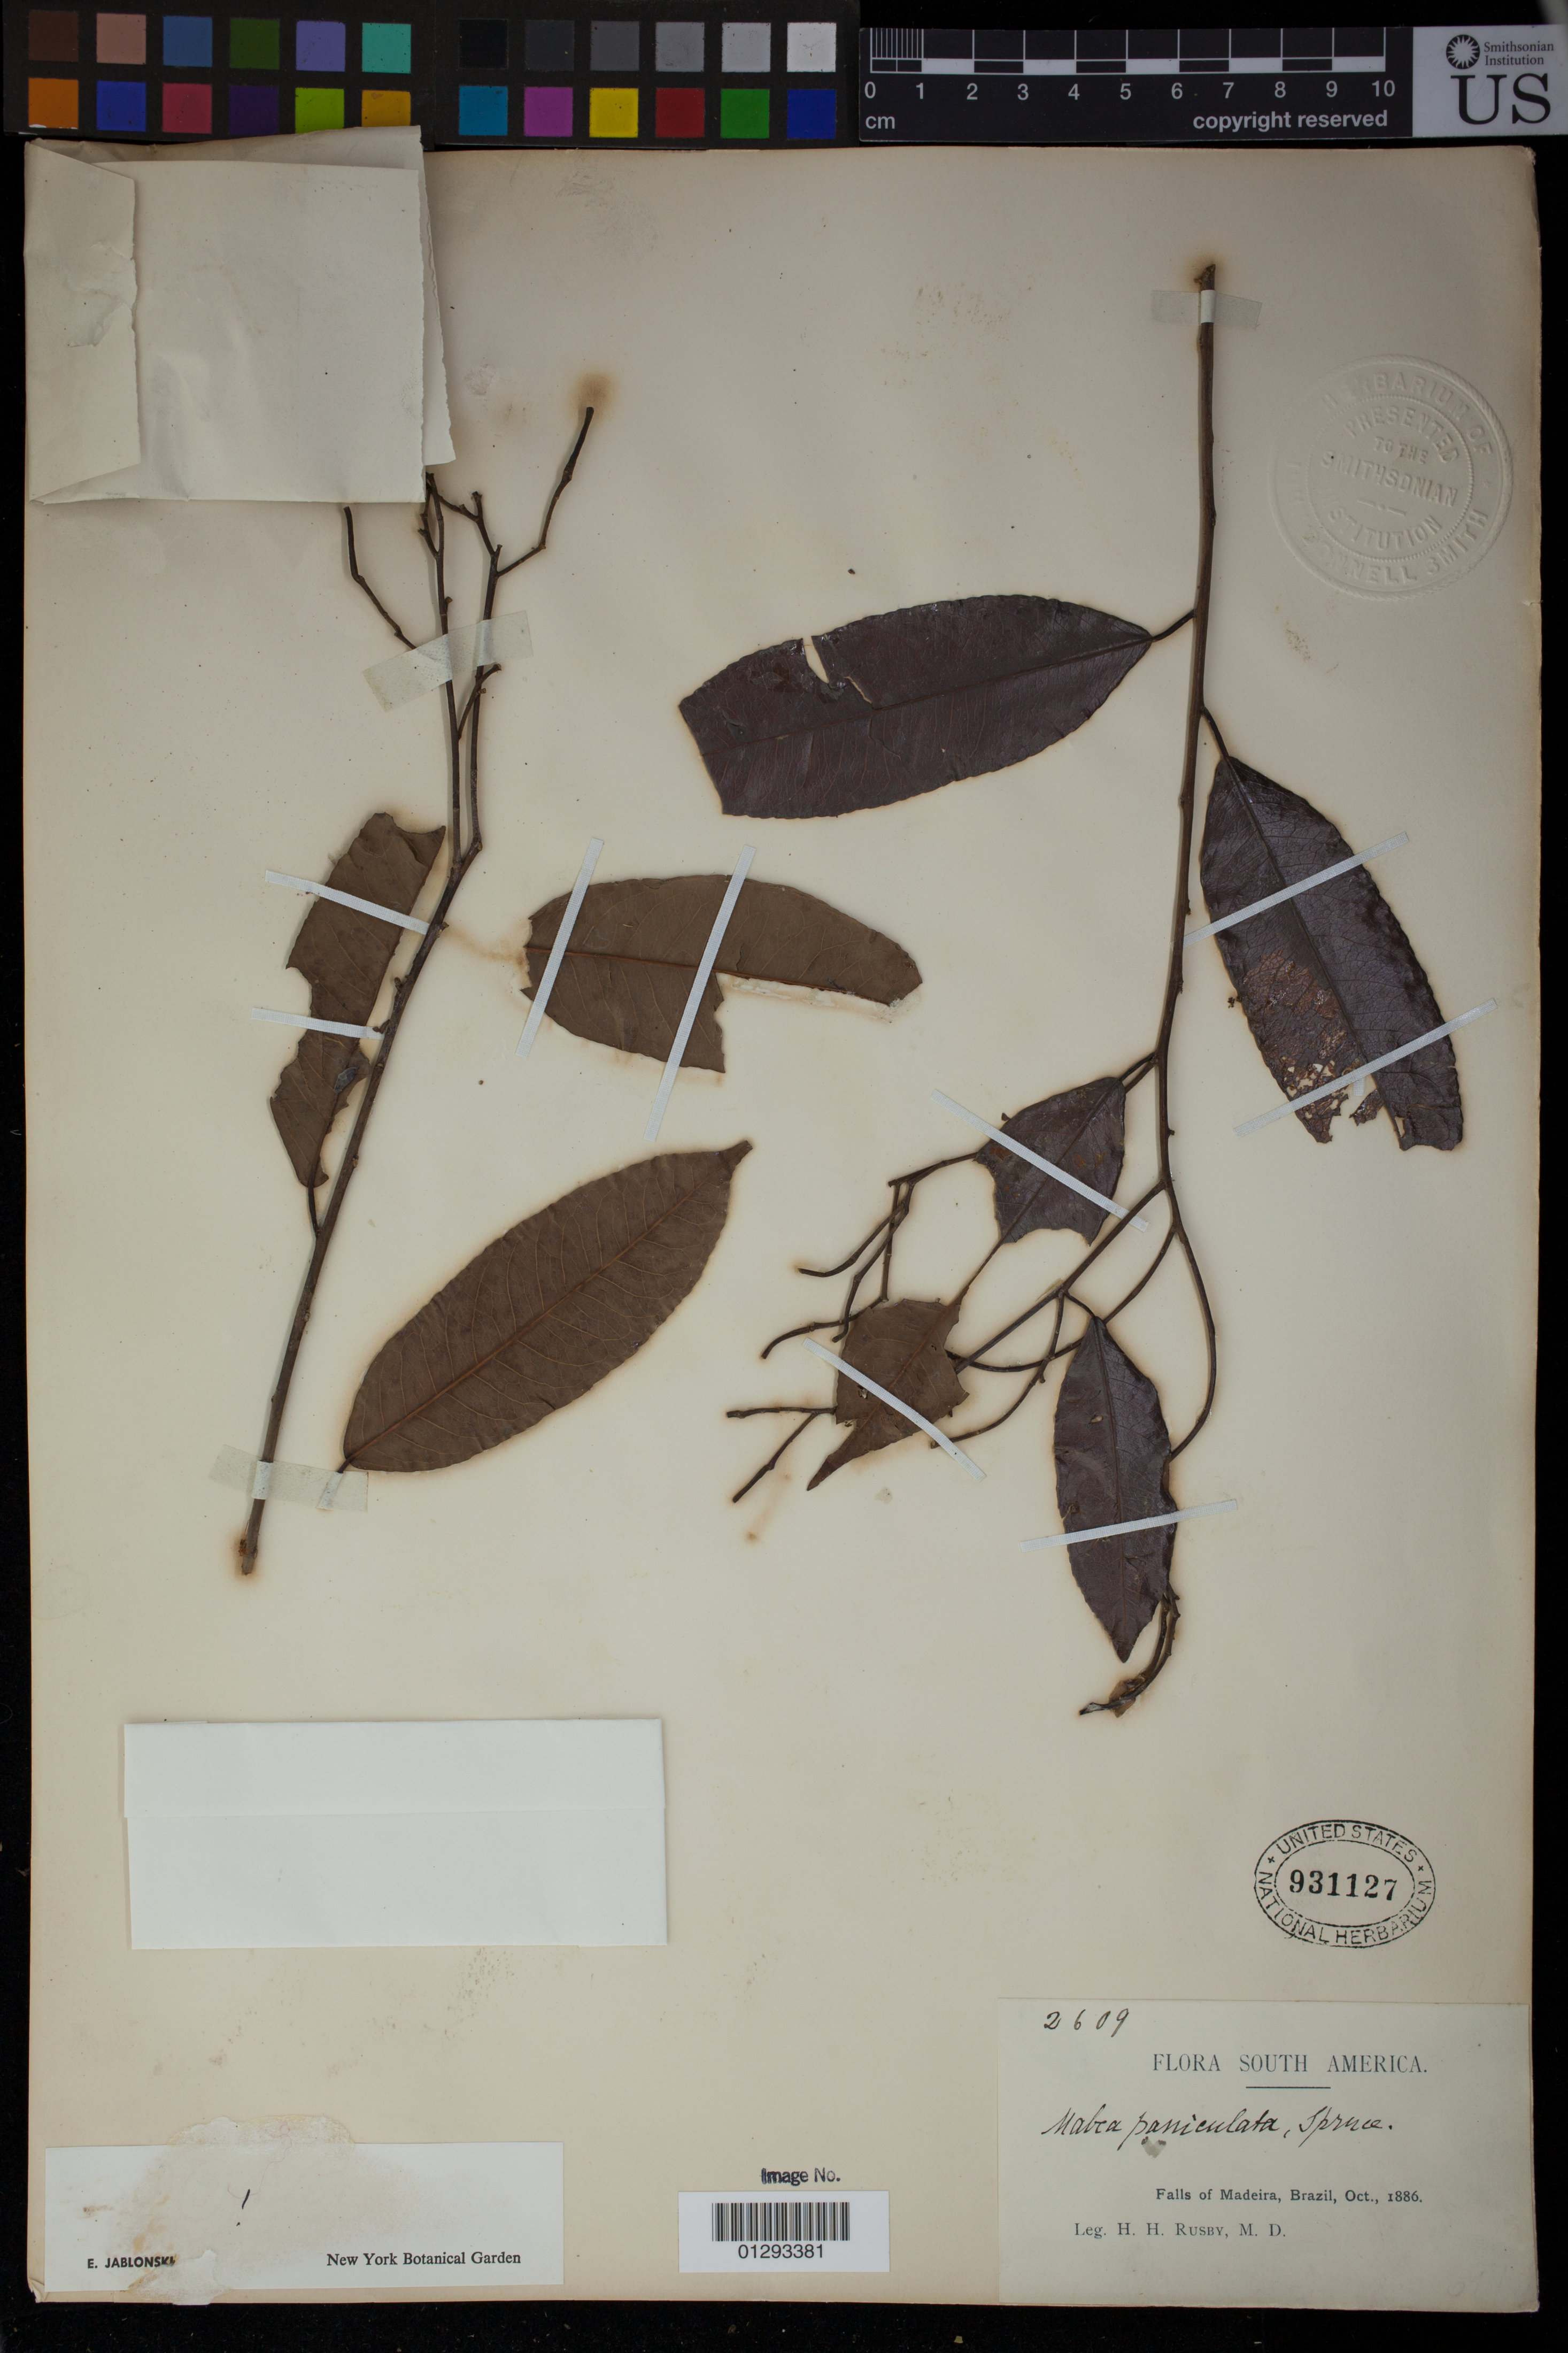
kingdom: Plantae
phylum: Tracheophyta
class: Magnoliopsida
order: Malpighiales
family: Euphorbiaceae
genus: Mabea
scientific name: Mabea paniculata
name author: Spruce ex Benth.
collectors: H. H. Rusby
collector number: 2609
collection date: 1886-10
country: Brazil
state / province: Rondônia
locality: Falls of Madeira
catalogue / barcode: US 931127